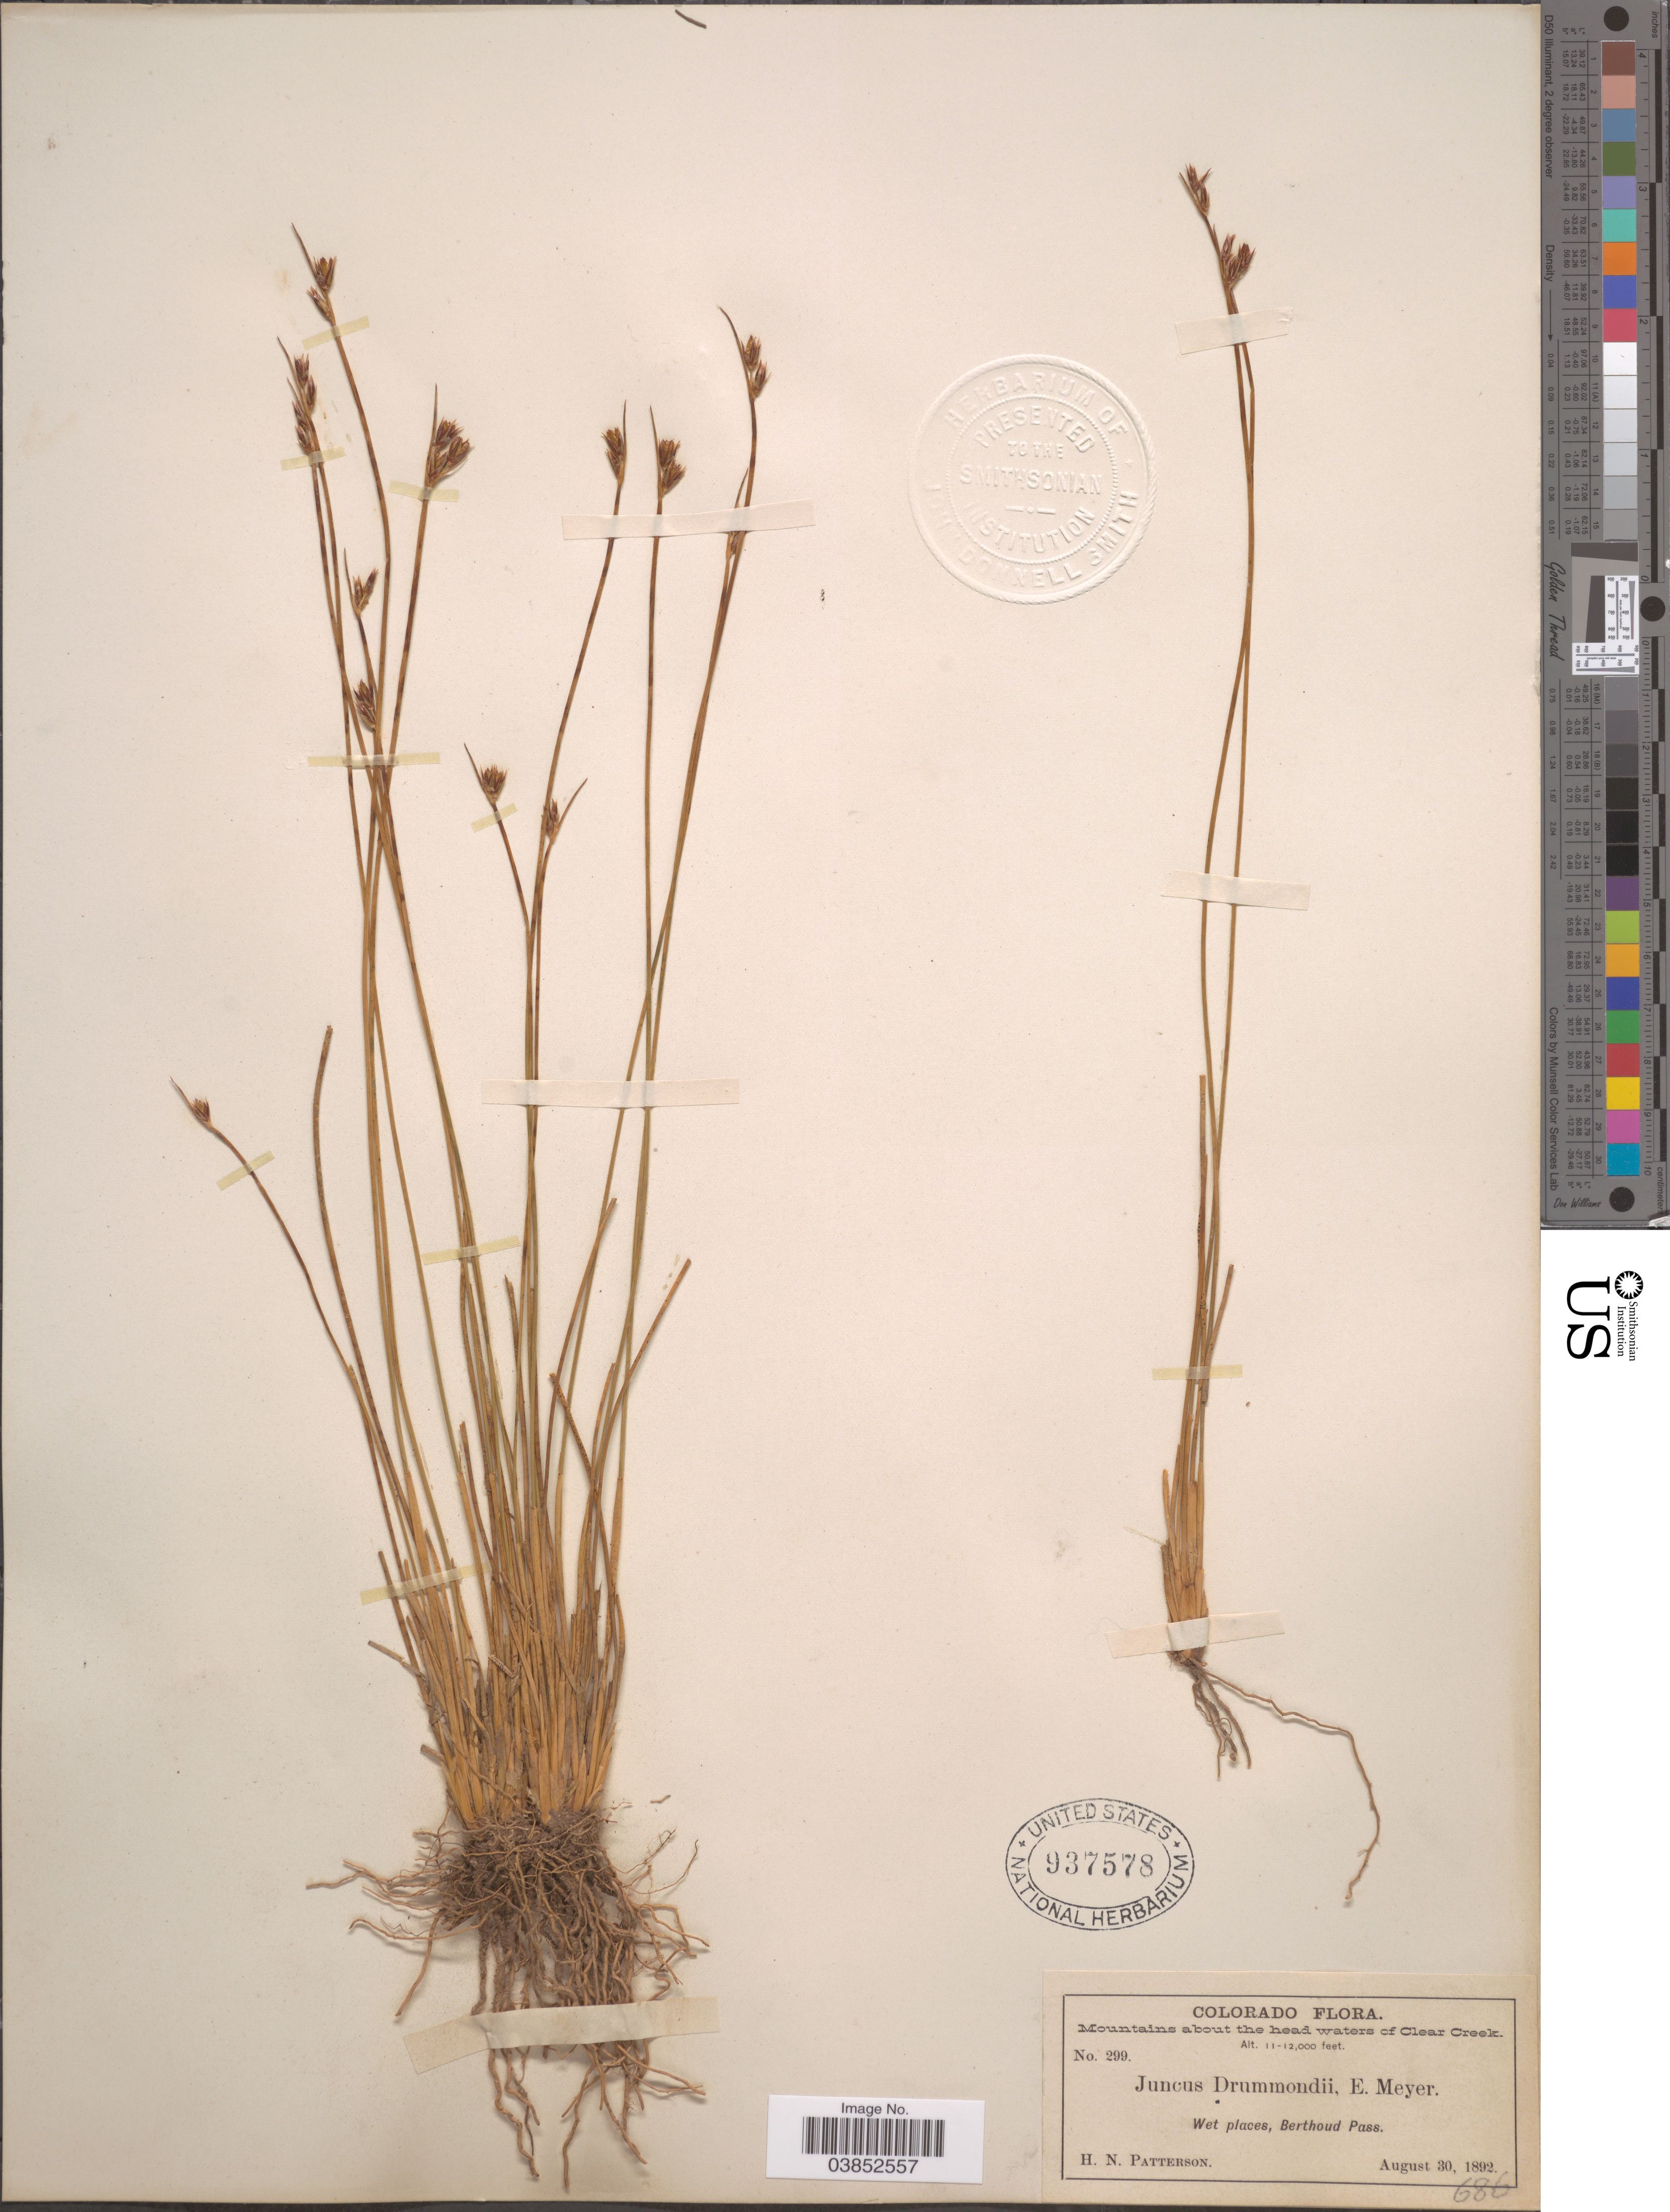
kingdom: Plantae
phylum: Tracheophyta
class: Liliopsida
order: Poales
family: Juncaceae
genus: Juncus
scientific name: Juncus drummondii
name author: E. Mey.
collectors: H. N. Patterson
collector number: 299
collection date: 1892-08-30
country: United States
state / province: Colorado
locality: Mountains about the head waters of Clear Creek. Berthoud Pass.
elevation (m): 3353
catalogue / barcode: US 937578